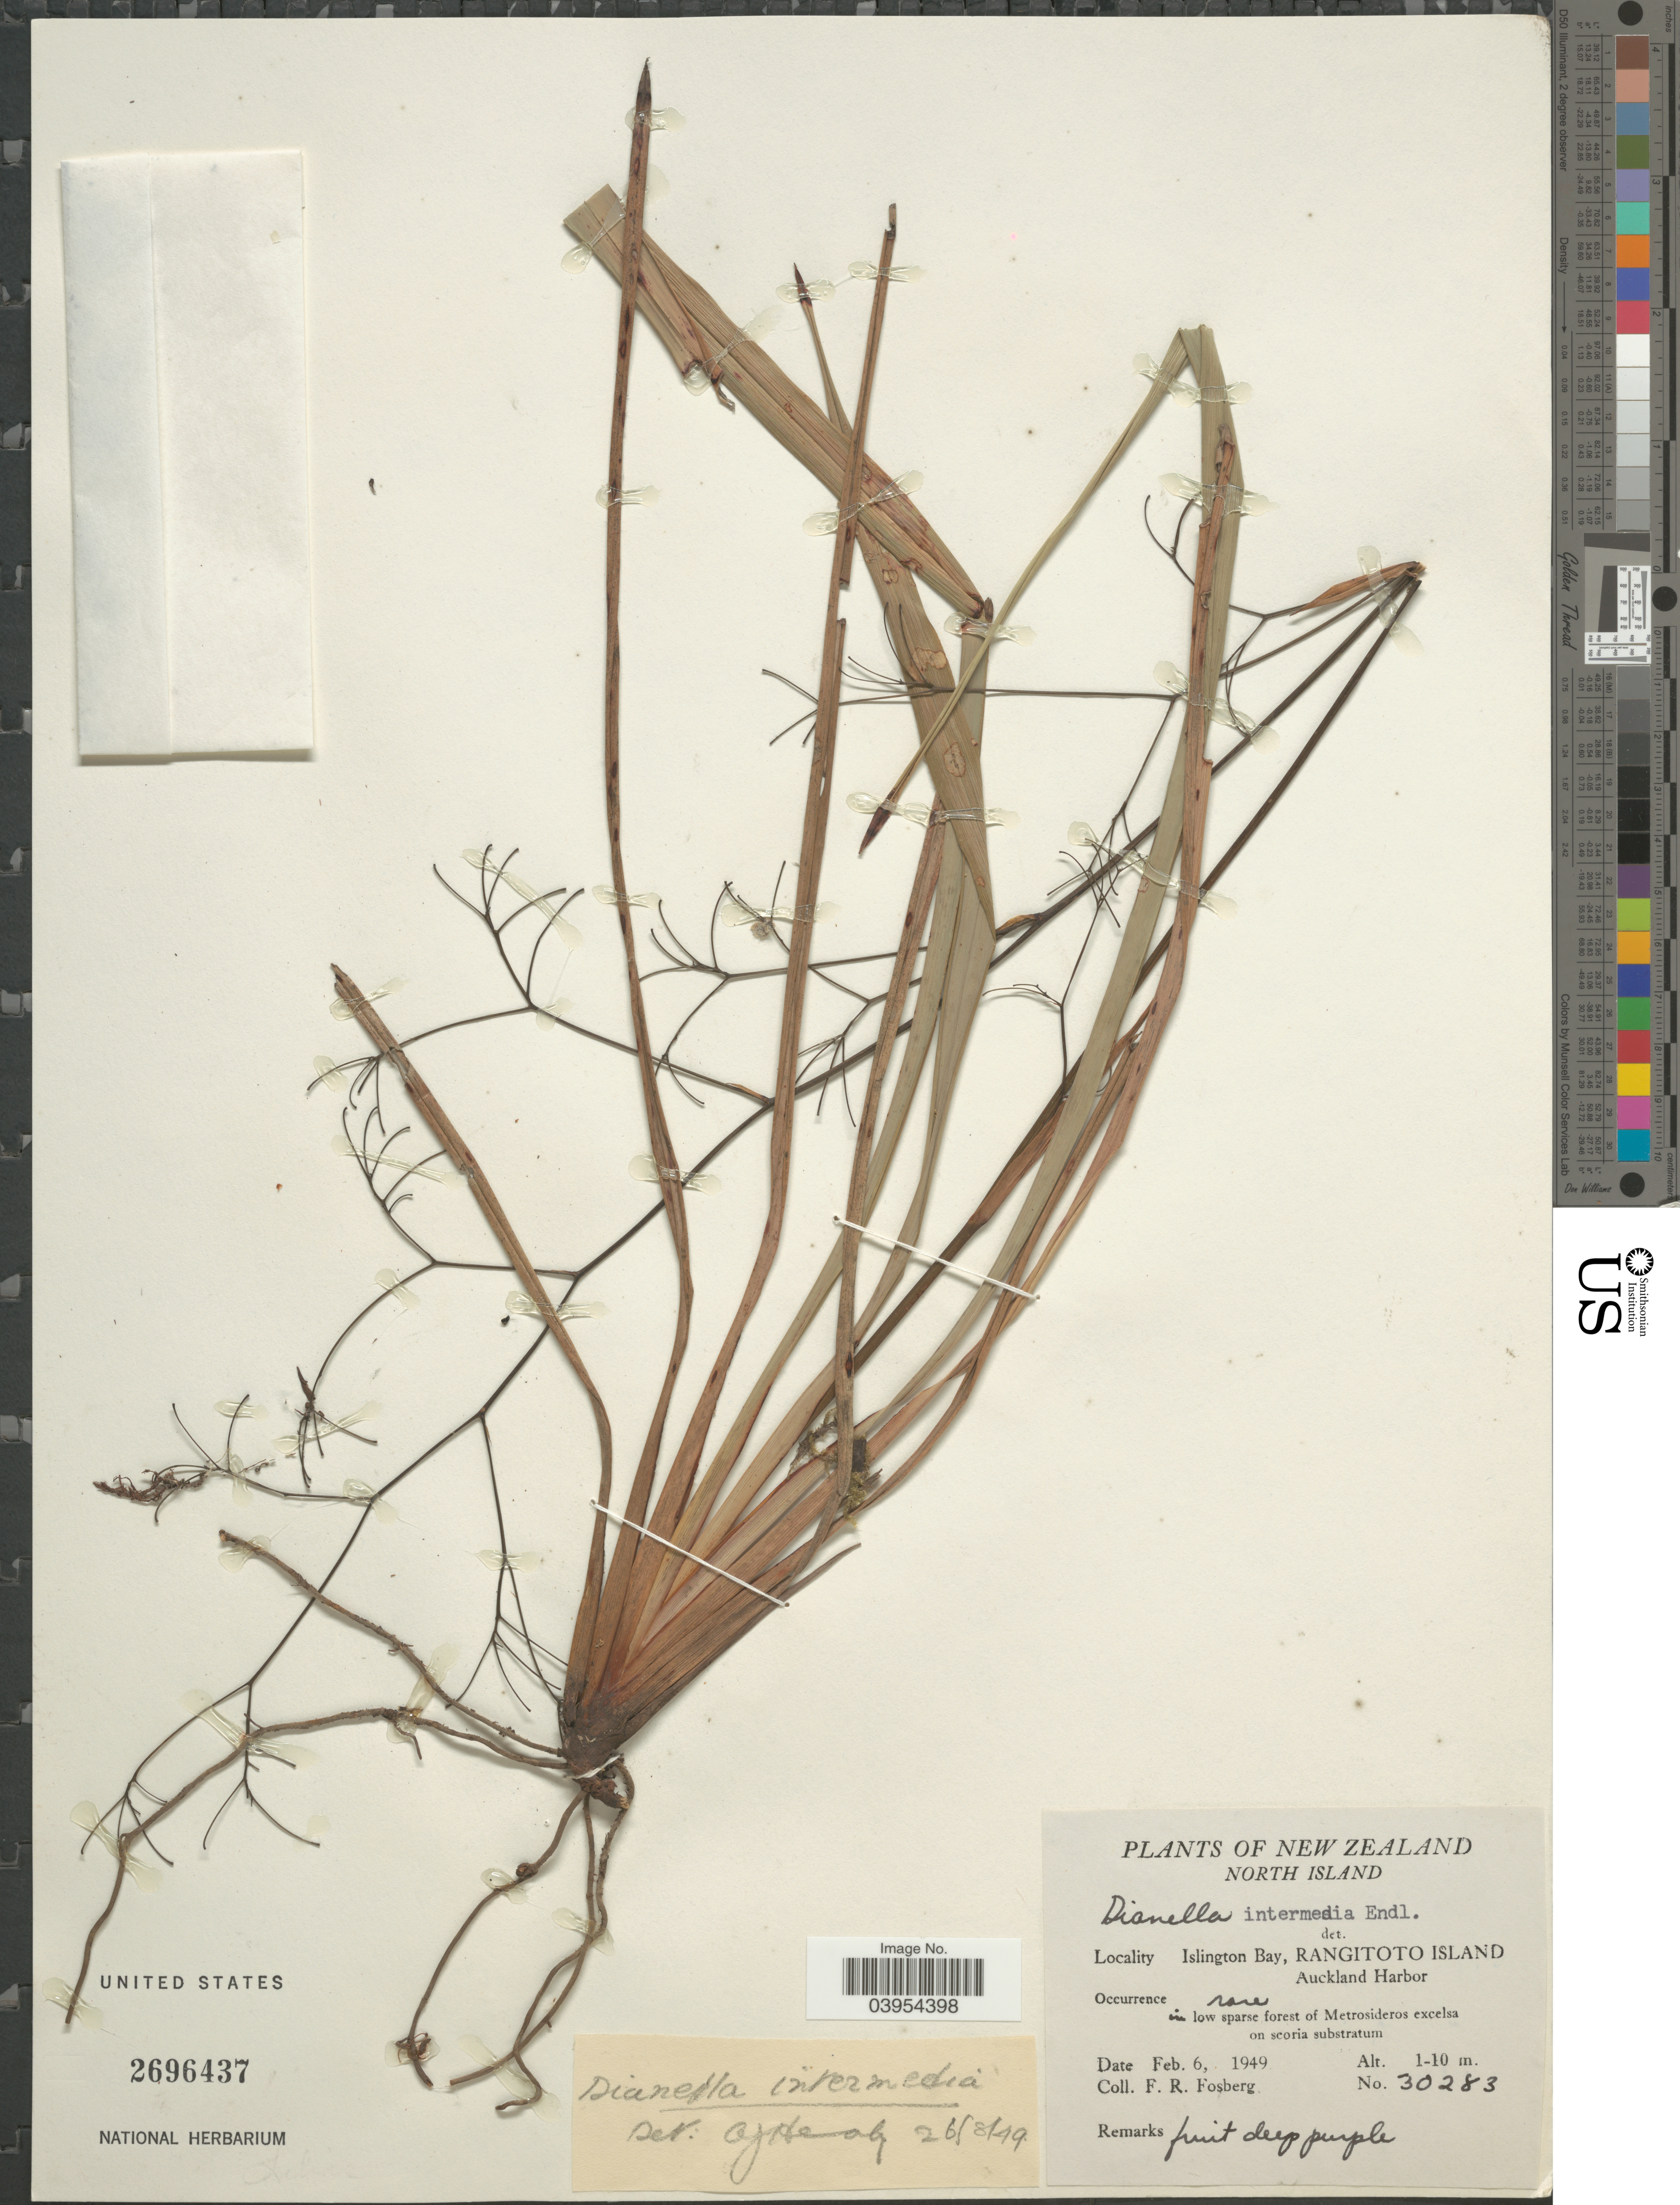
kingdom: Plantae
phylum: Tracheophyta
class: Liliopsida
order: Asparagales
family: Asphodelaceae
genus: Dianella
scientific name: Dianella intermedia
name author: Endl.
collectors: F. R. Fosberg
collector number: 30283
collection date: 1949-02-06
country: New Zealand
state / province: Auckland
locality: North Island. Islington Bay, Rangitoto Island. Auckland Harbor.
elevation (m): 1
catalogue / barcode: US 2696437